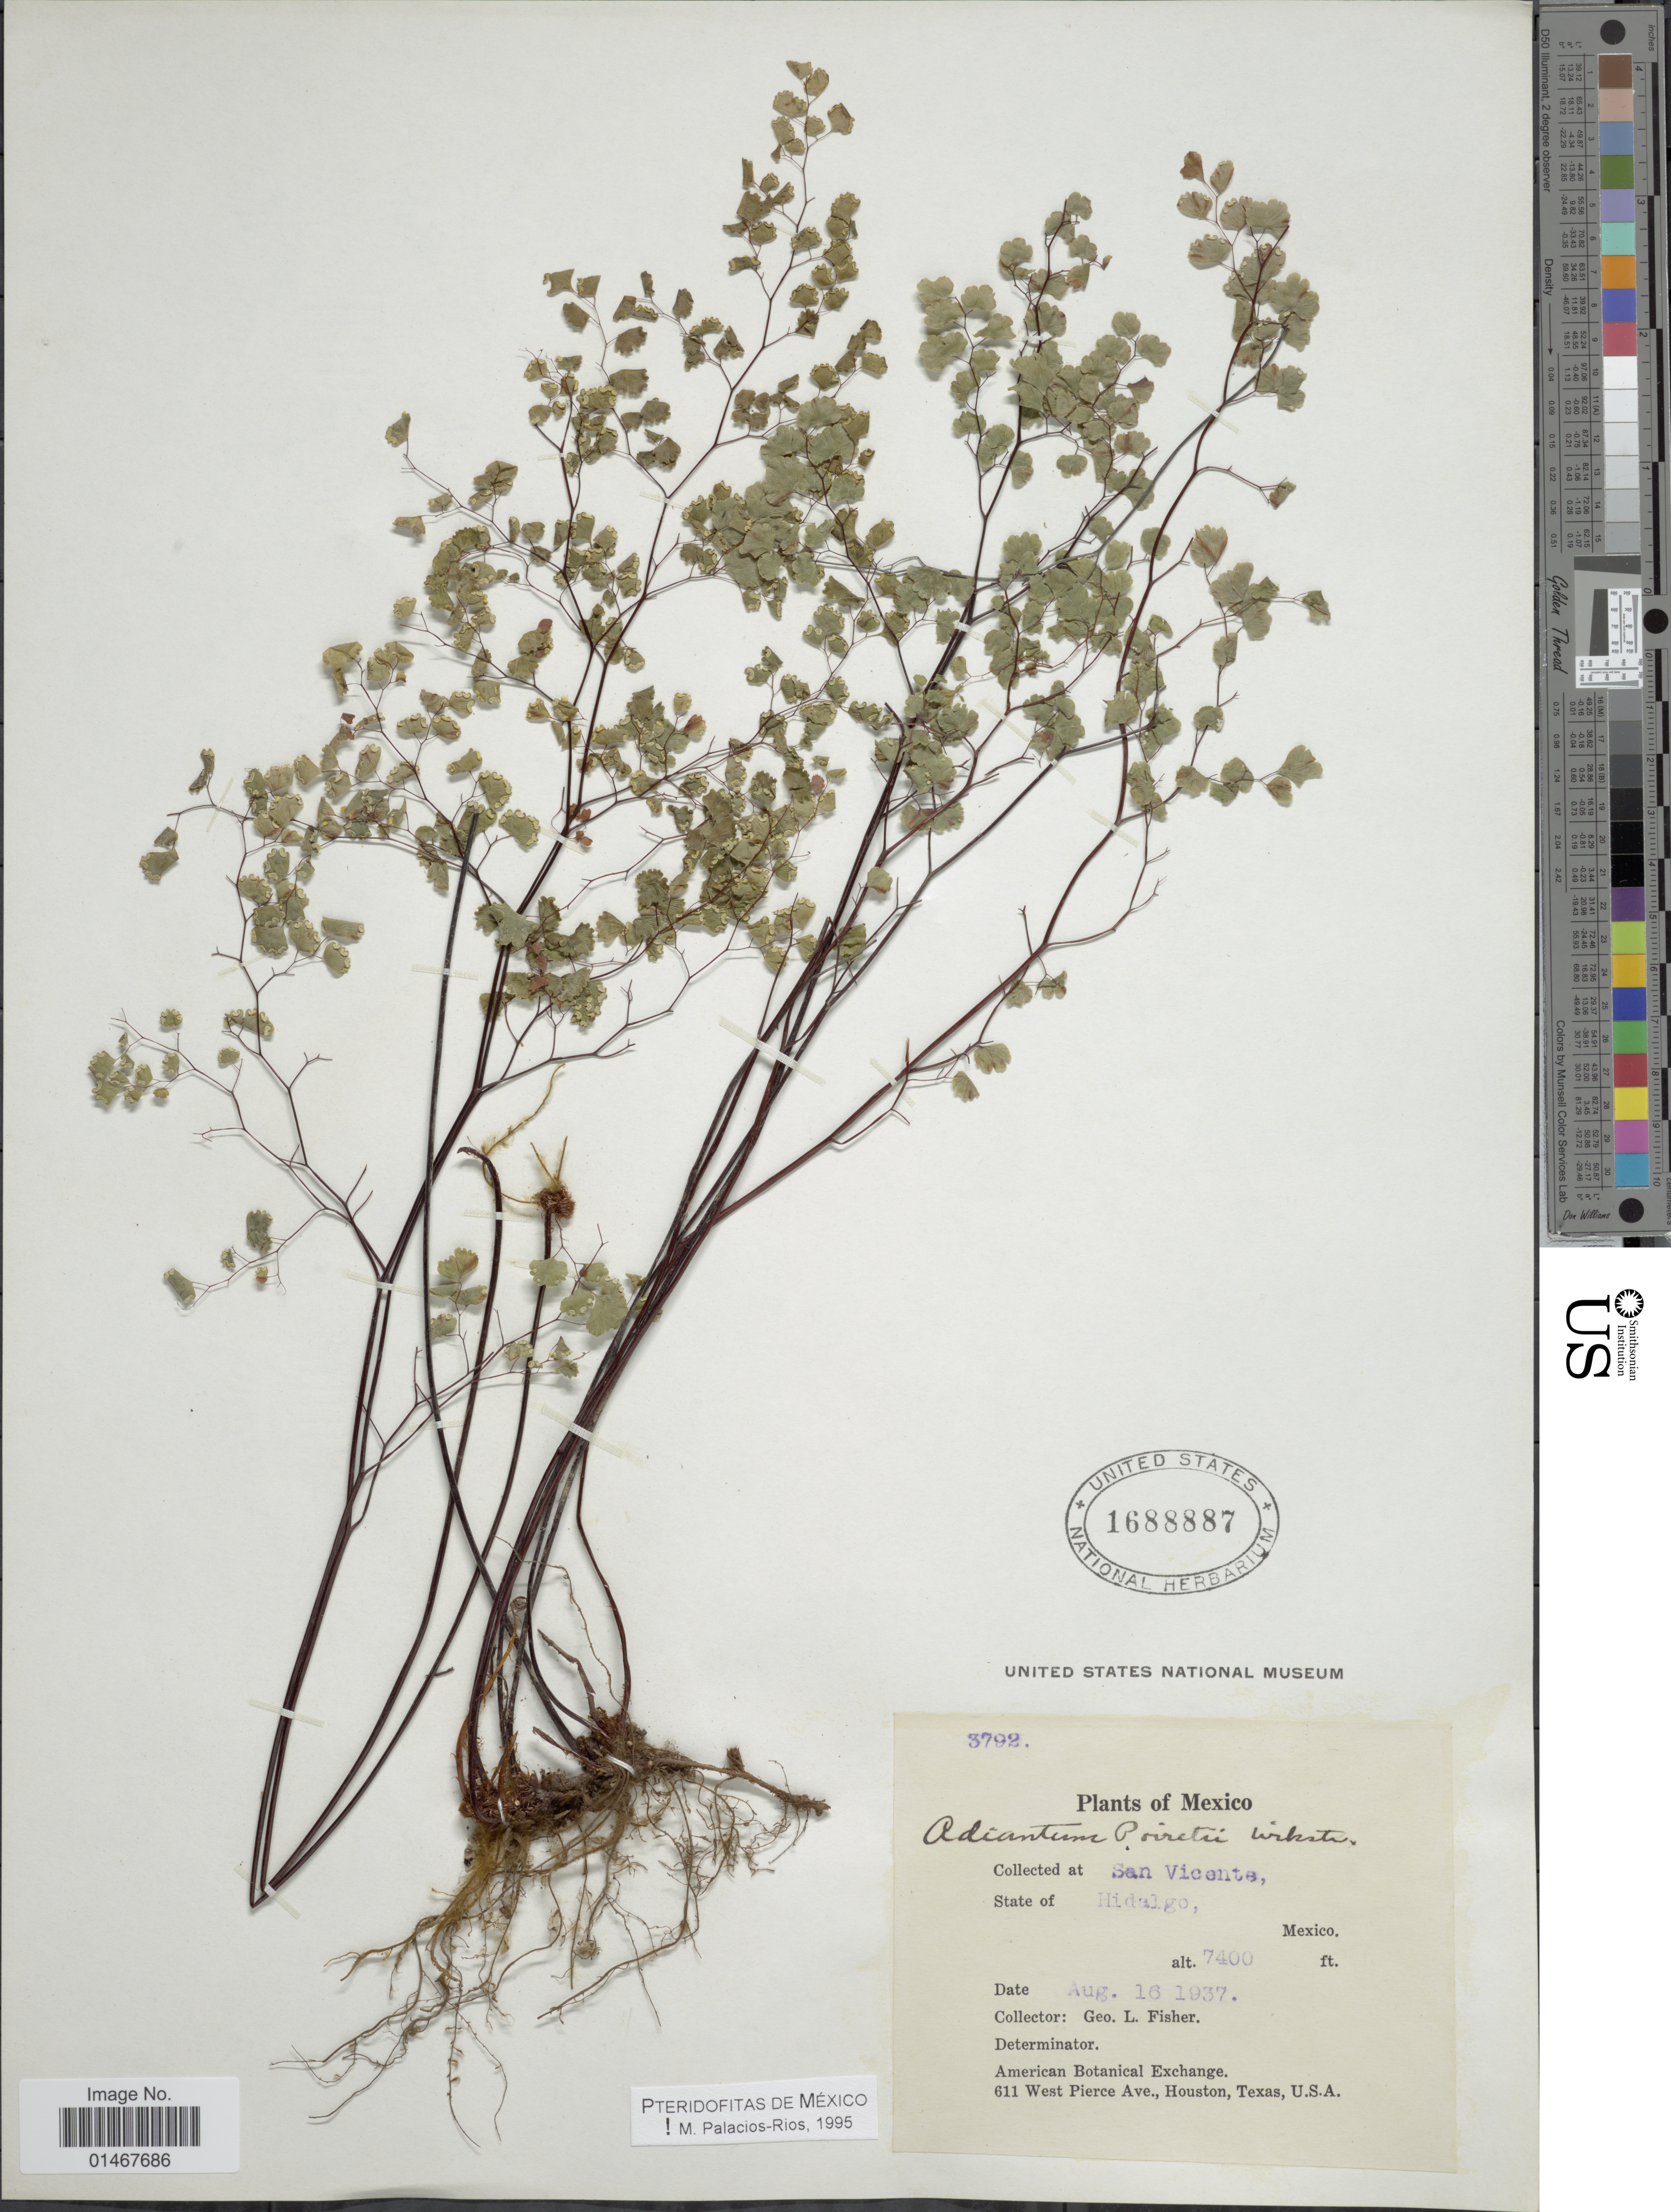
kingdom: Plantae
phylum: Tracheophyta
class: Polypodiopsida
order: Polypodiales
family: Pteridaceae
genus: Adiantum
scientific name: Adiantum poiretii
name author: Wikstr.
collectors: G. L. Fisher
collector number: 3792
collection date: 1937-08-16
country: Mexico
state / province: Hidalgo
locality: San Vicente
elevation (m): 2256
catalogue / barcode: US 1688887